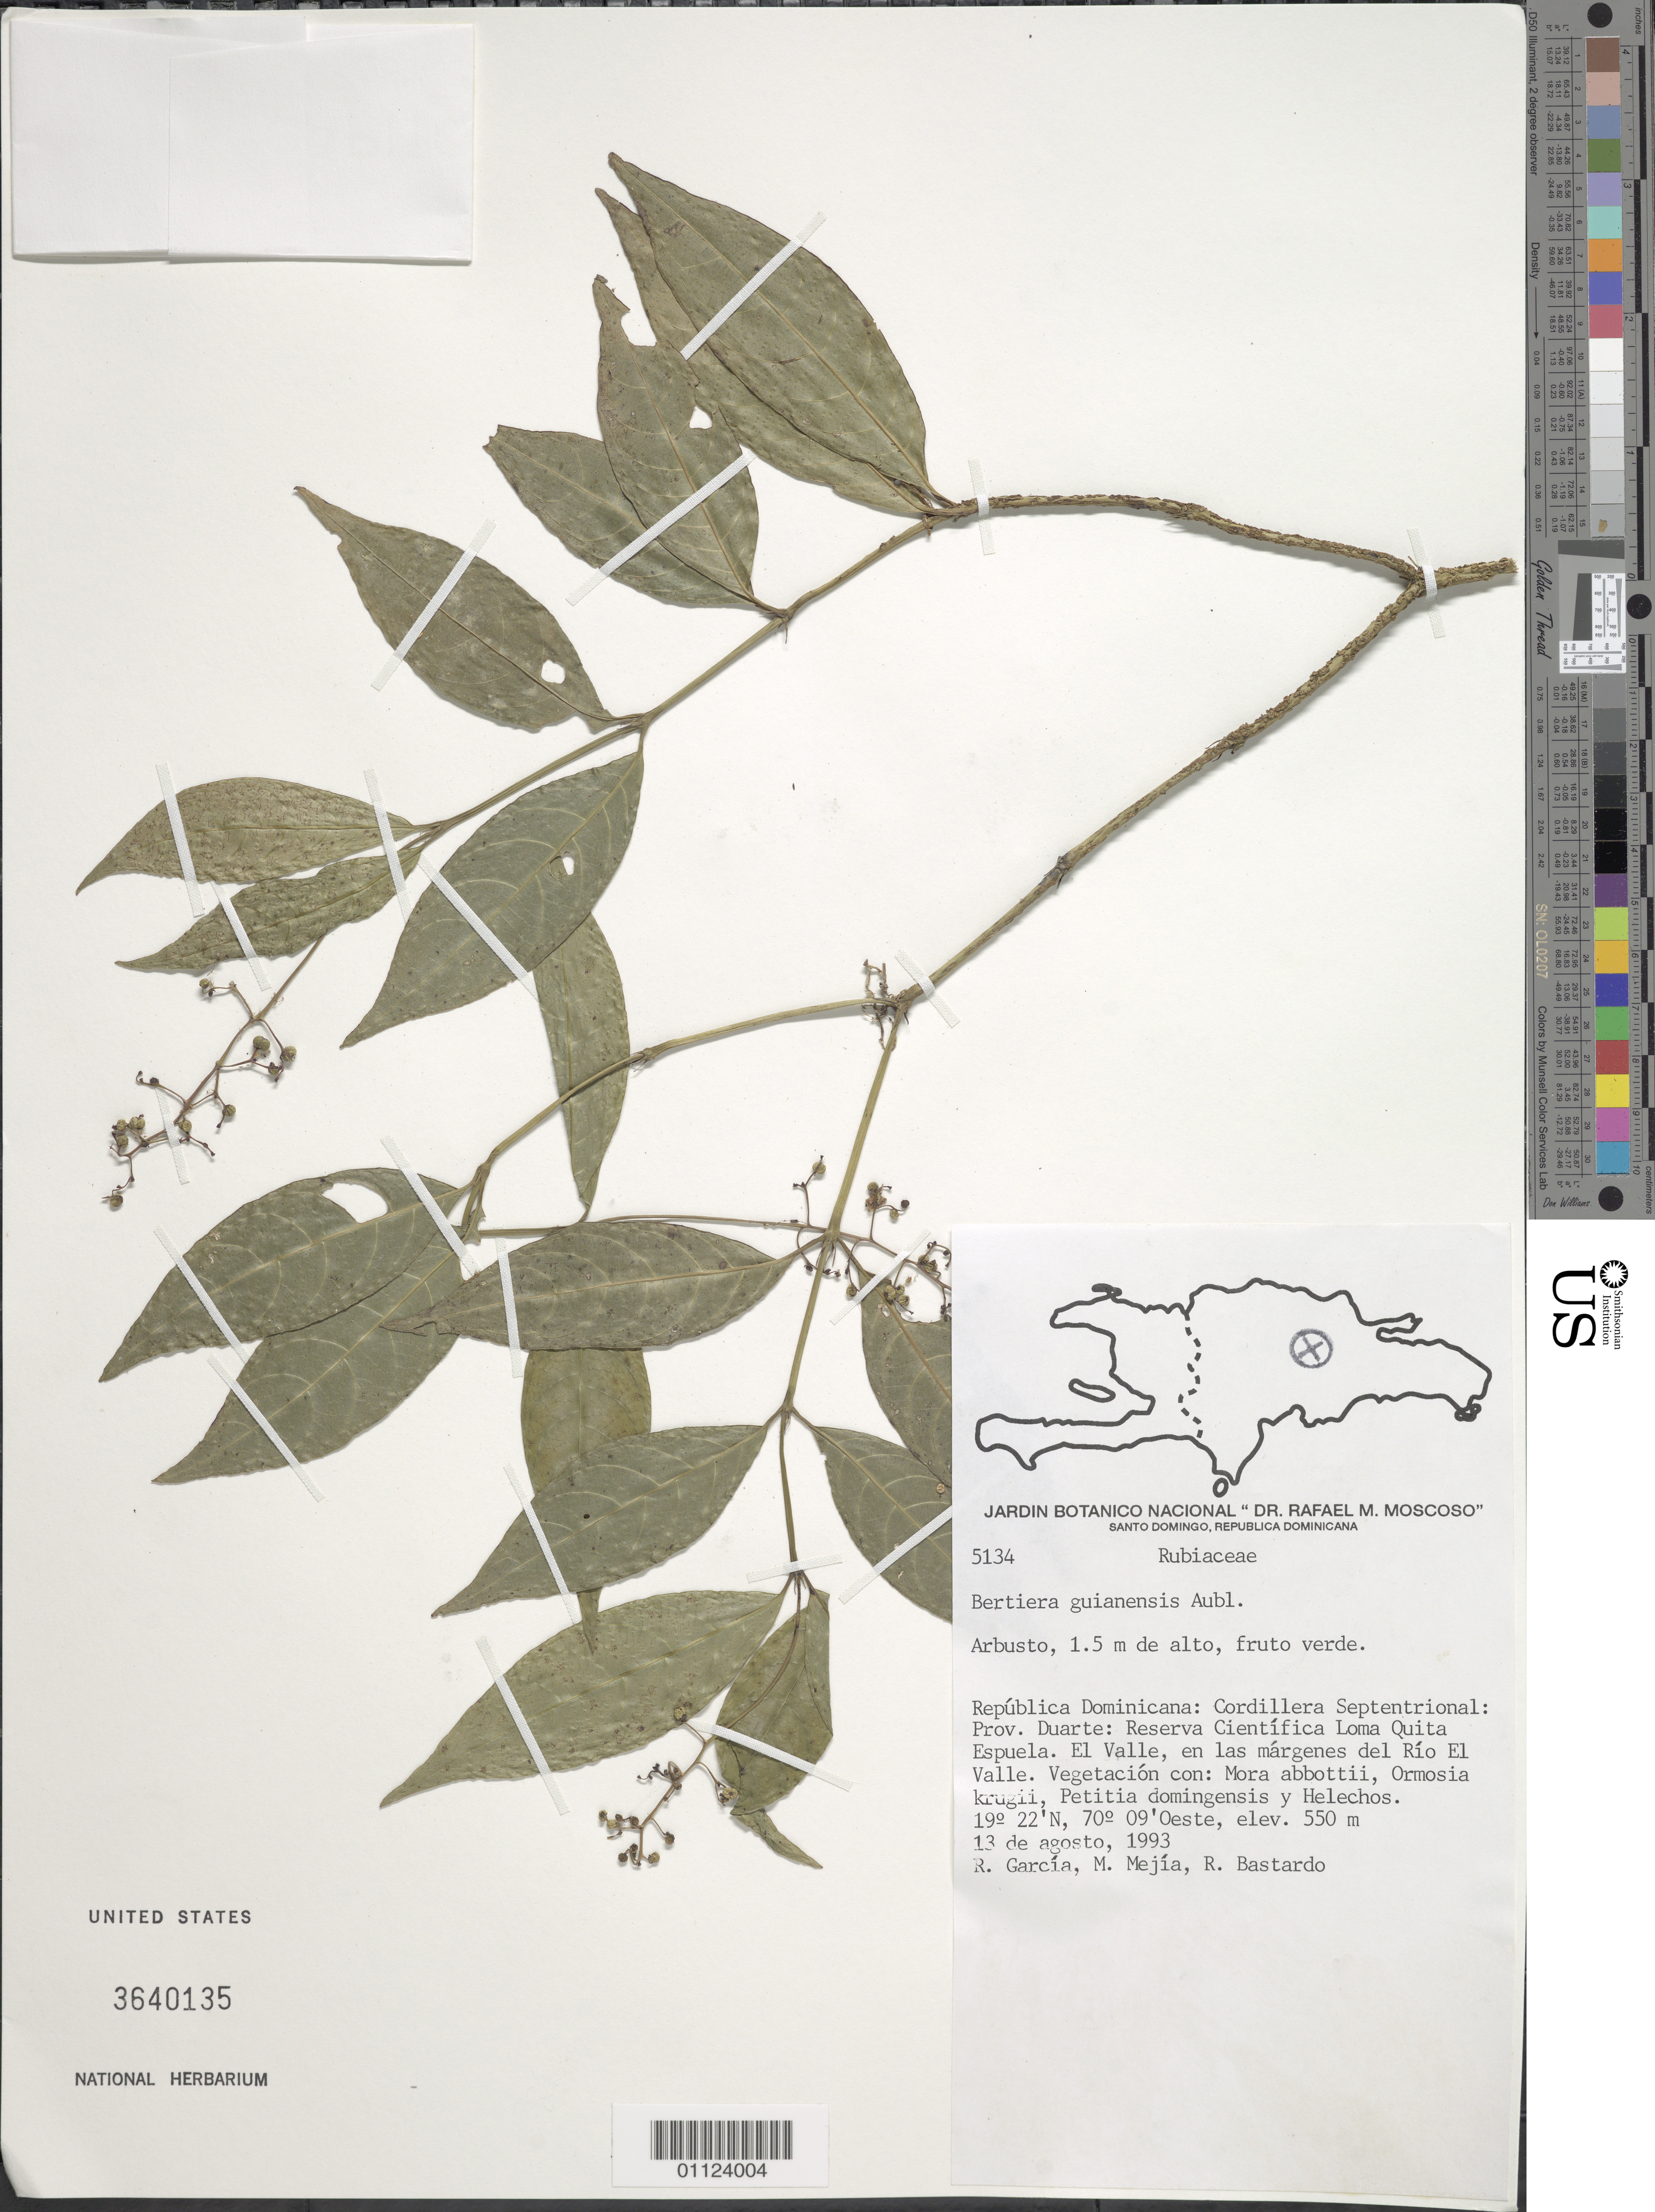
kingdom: Plantae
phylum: Tracheophyta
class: Magnoliopsida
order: Gentianales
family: Rubiaceae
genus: Bertiera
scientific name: Bertiera guianensis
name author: Aubl.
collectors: R. G. García, M. Mejia & R. Bastardo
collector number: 5134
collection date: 1993-08-13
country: Dominican Republic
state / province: Duarte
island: Hispaniola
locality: Cordillera Septentrional, Reserva Científica Loma Quita Espuela. El Valle, en las márgenes del Río El Valle.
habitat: Vegetación con: Mora abbottii, Ormosia krugii, Petitia domingensis y Helechos.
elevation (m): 550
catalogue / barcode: US 3640135